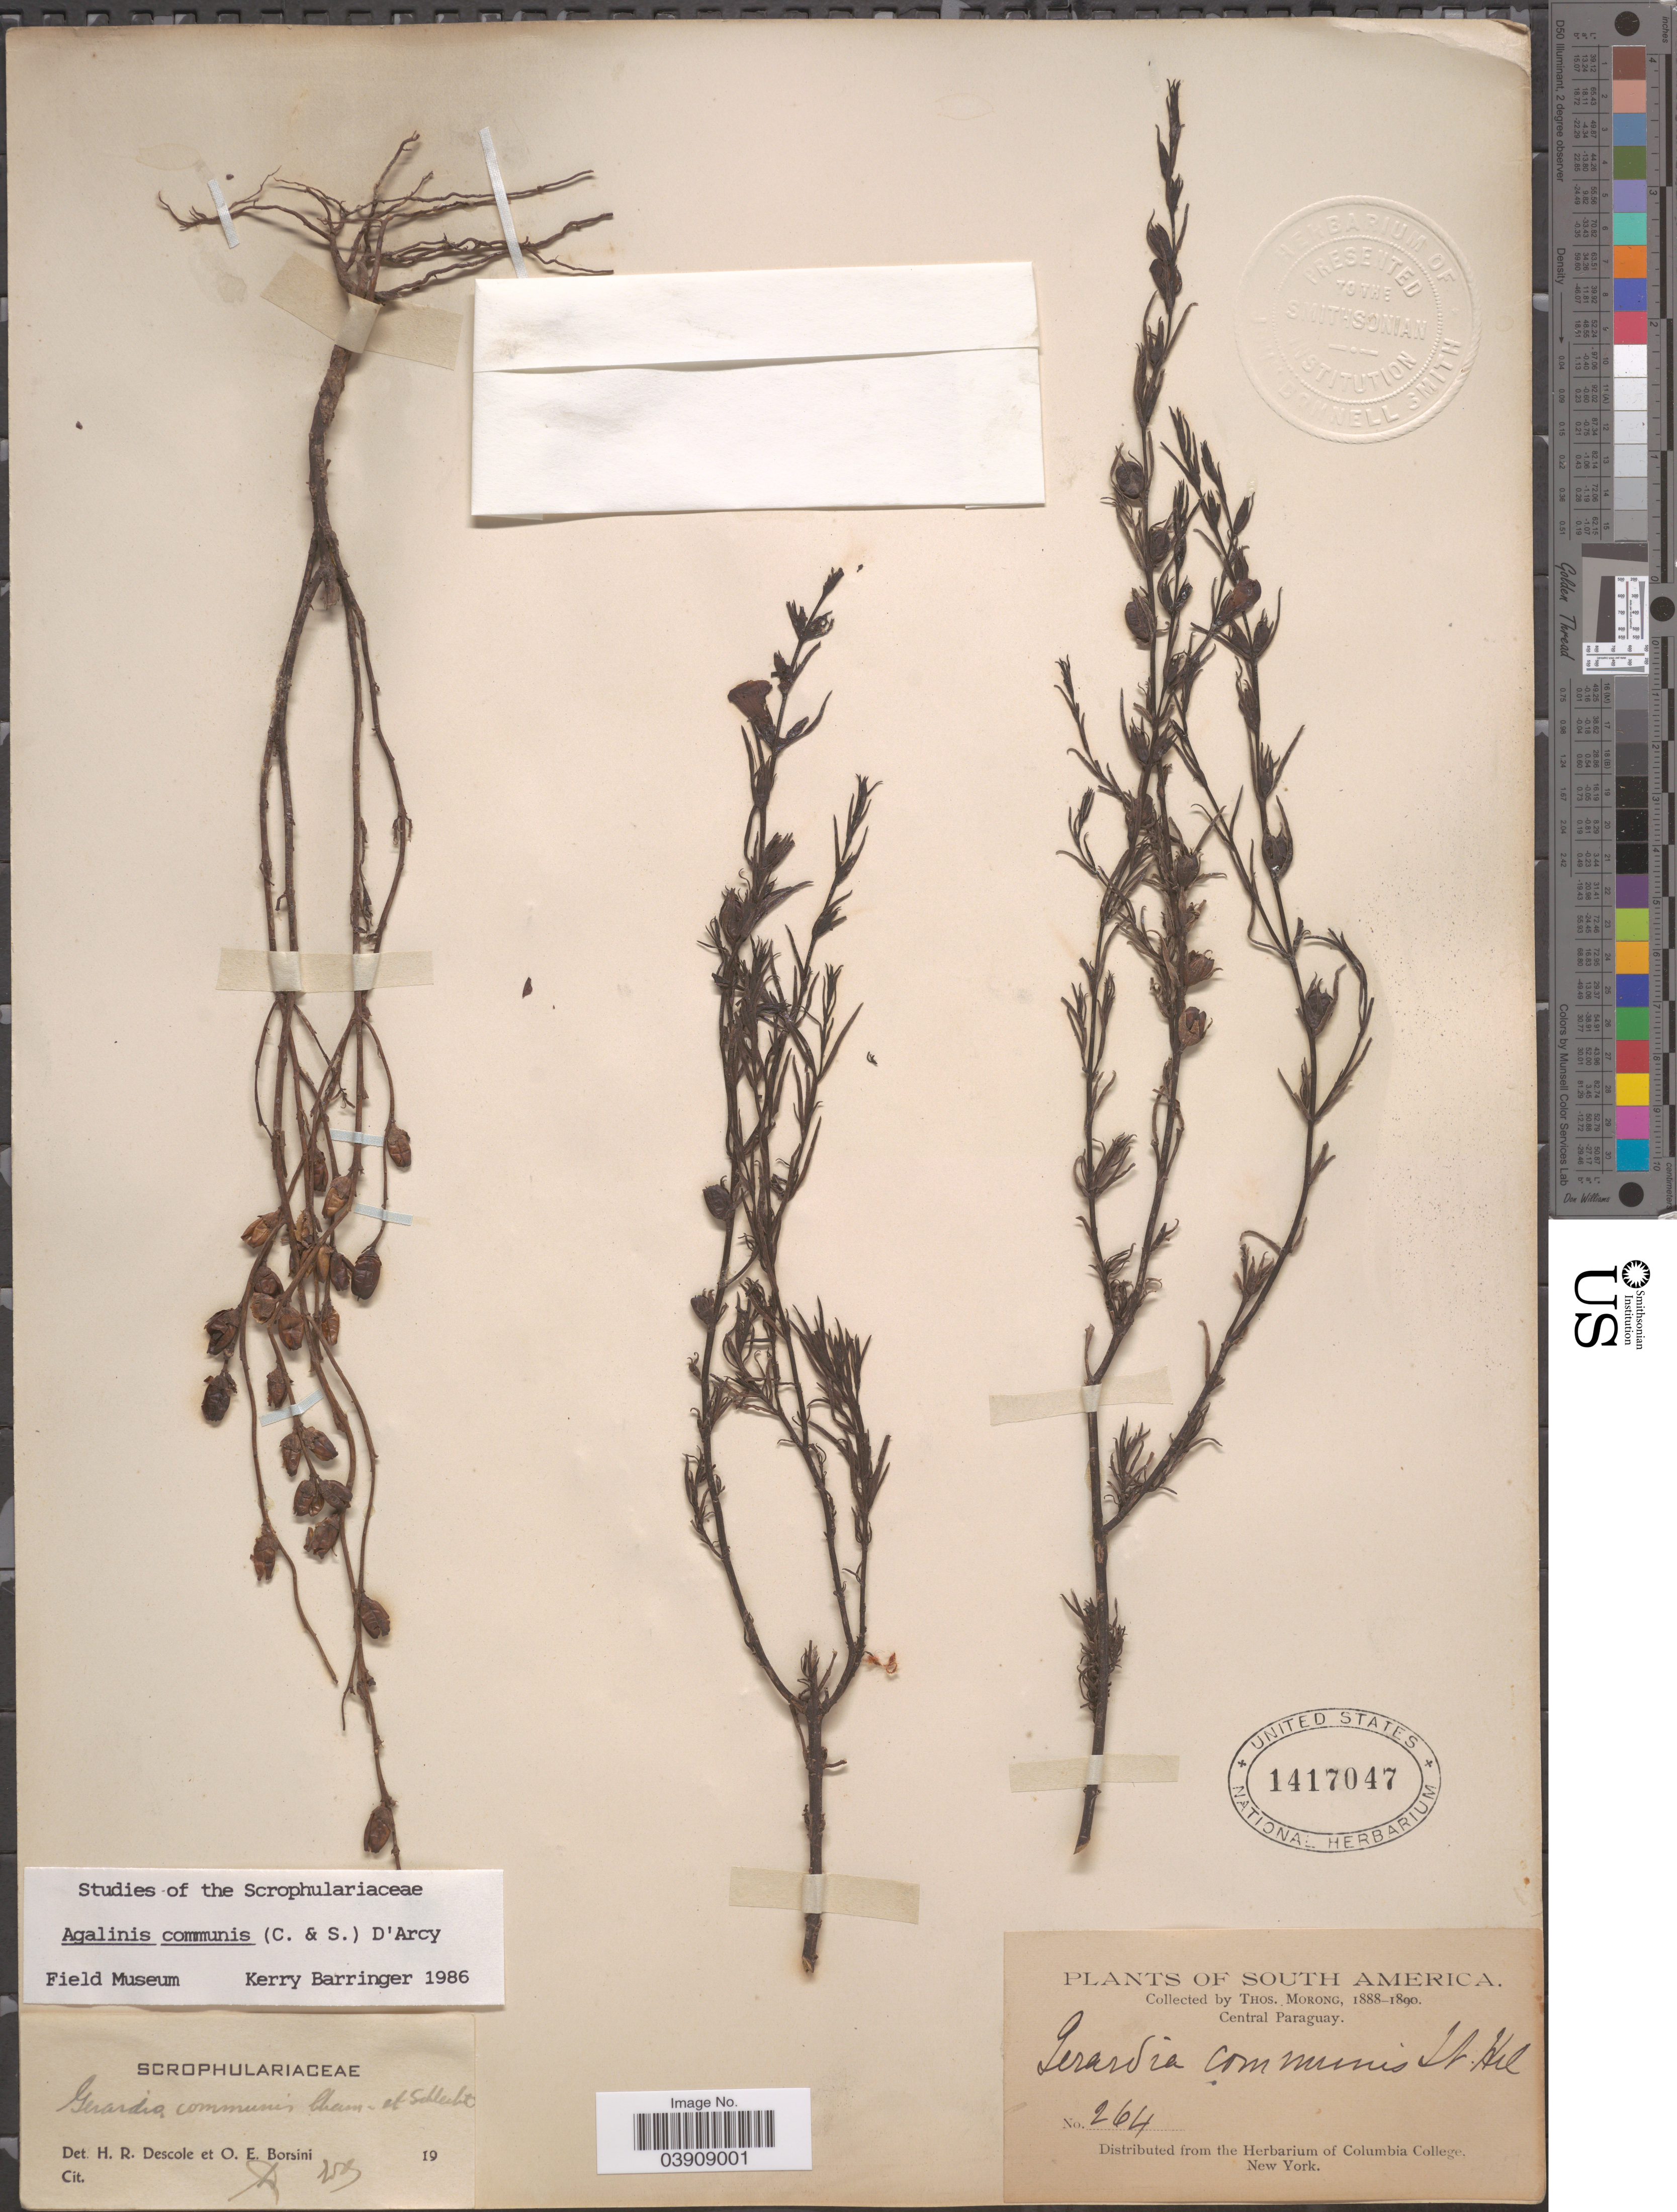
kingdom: Plantae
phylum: Tracheophyta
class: Magnoliopsida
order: Lamiales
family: Orobanchaceae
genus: Agalinis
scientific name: Agalinis communis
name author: (Cham. & Schltdl.) D'Arcy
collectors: ex herb. T. Morong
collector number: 264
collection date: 1888/1890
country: Paraguay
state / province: Central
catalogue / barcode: US 1417047